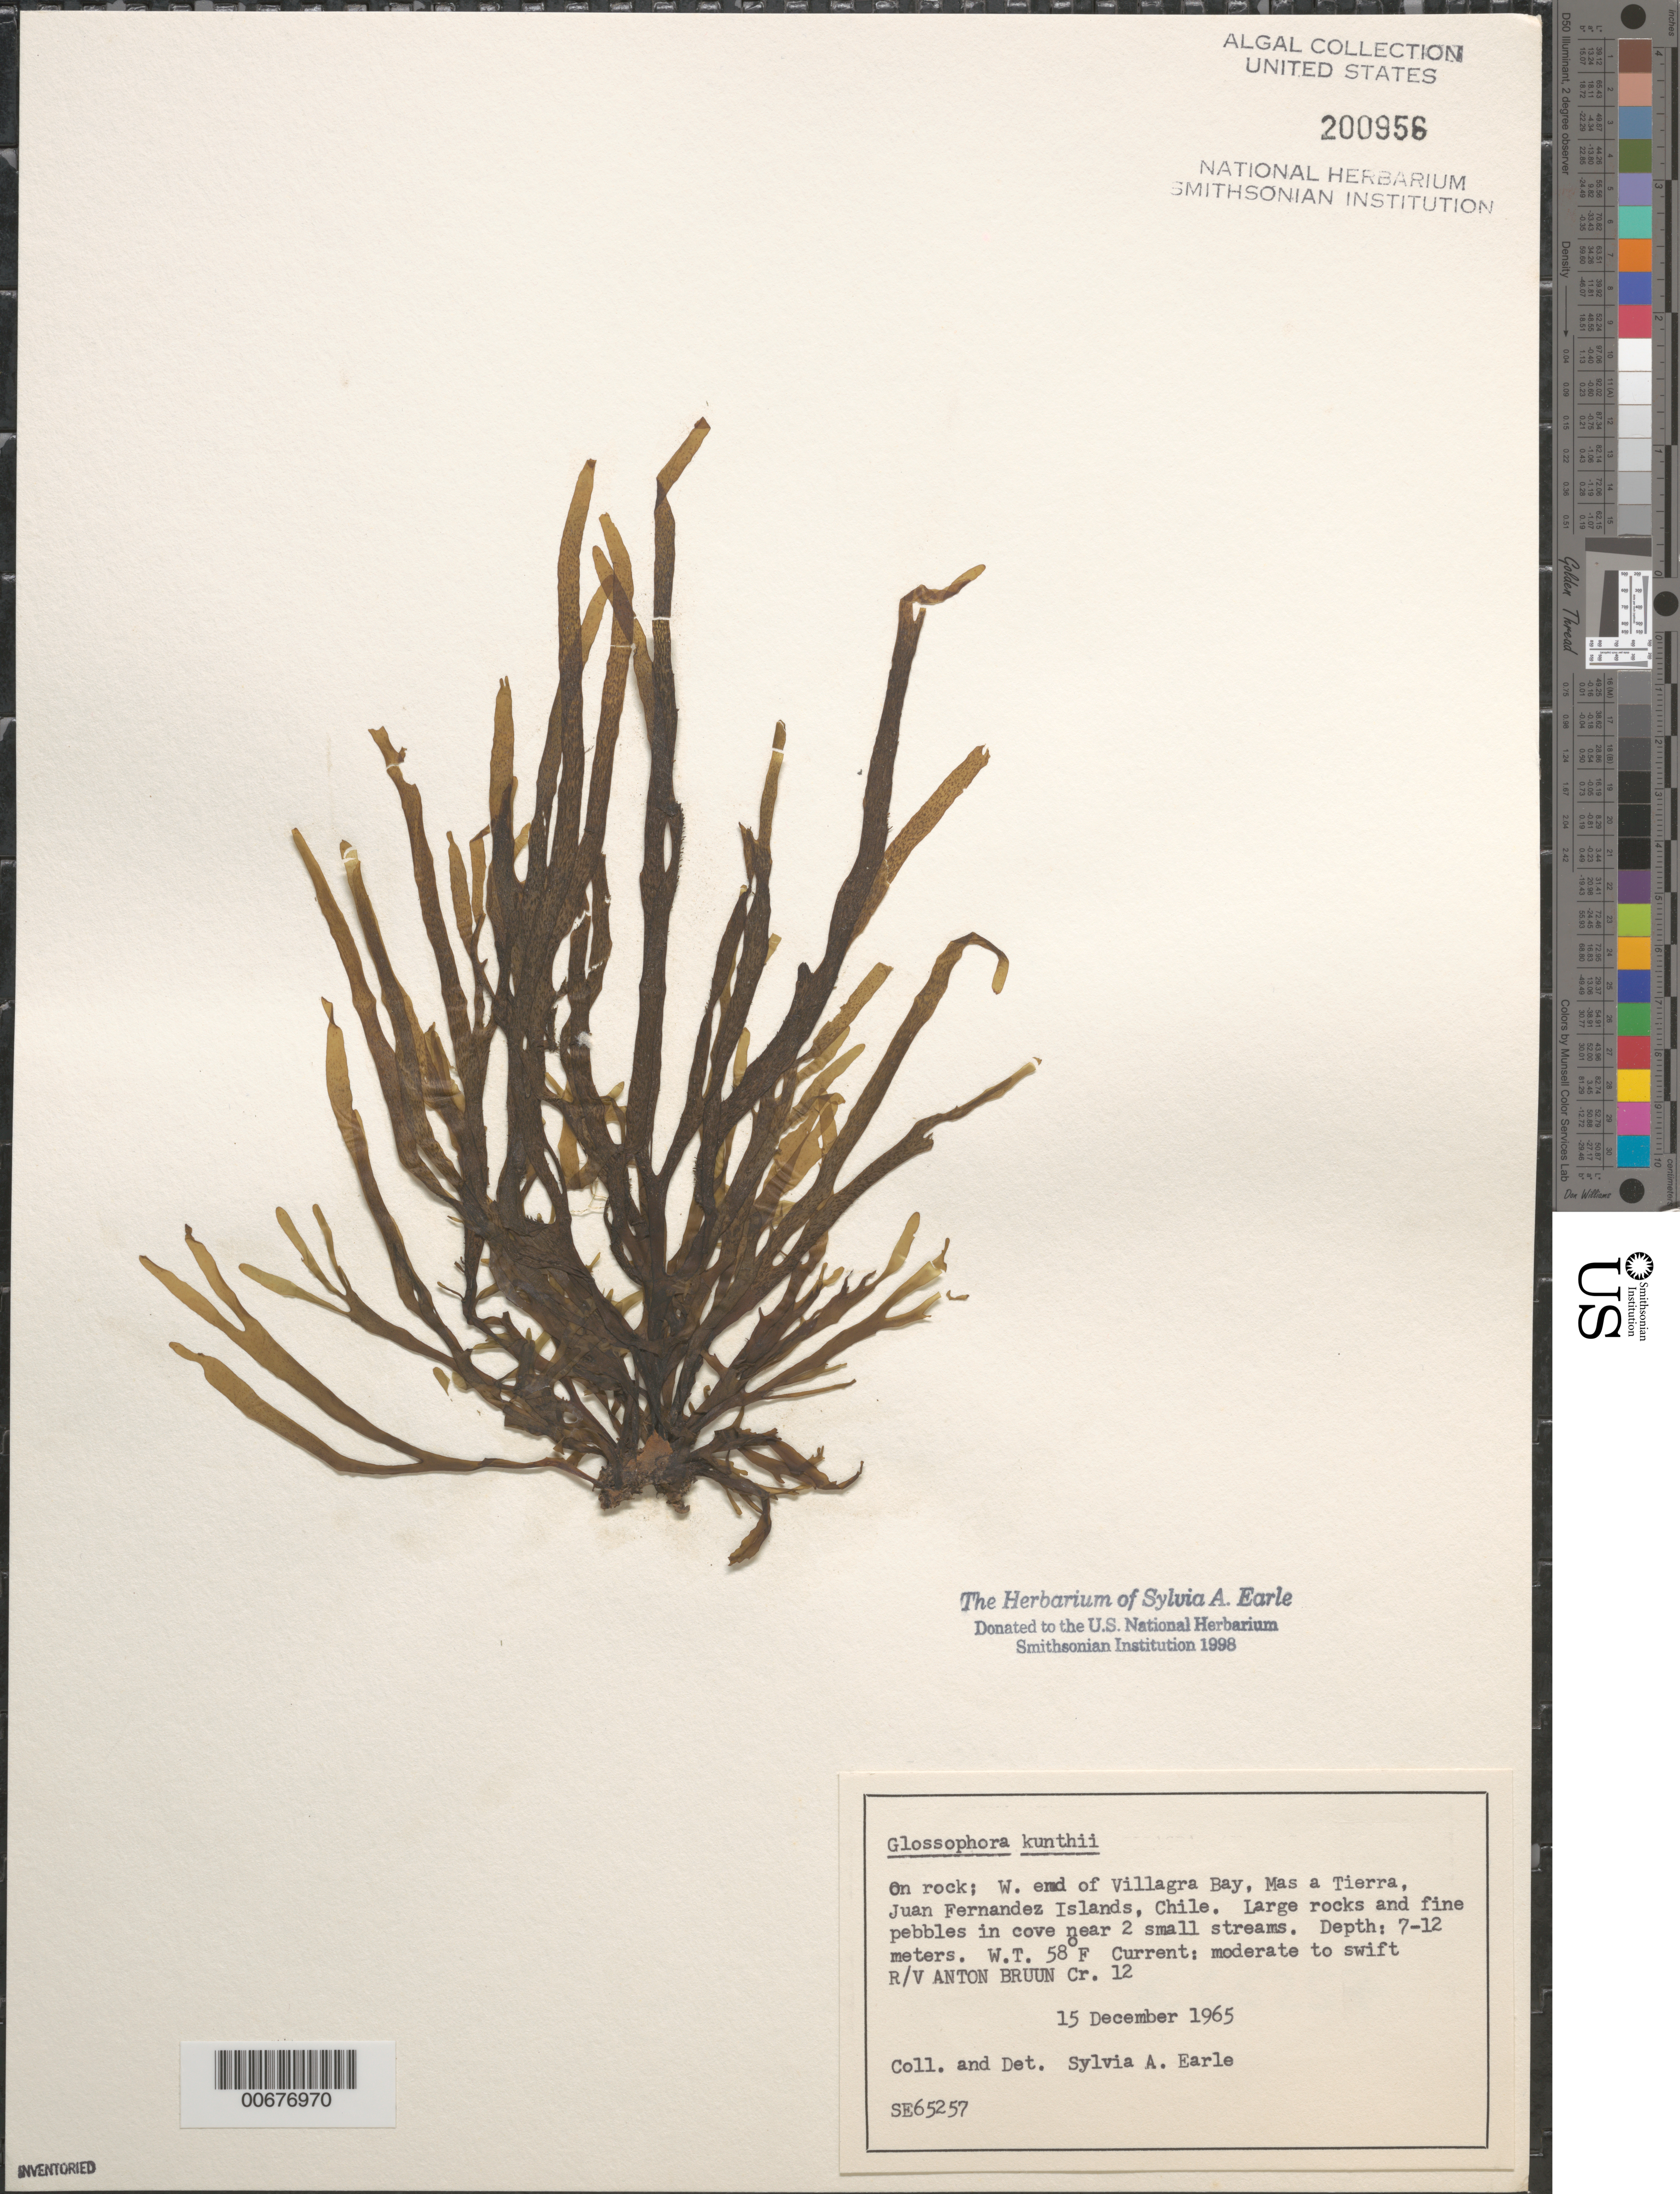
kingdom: Chromista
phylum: Ochrophyta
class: Phaeophyceae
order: Dictyotales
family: Dictyotaceae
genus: Dictyota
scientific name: Dictyota kunthii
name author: (C. Agardh) Grev.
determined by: Algae name updating Project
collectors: S. A. Earle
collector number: SE 65257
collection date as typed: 15 Dec 1965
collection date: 1965-12-15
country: Chile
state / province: Valparaíso (V)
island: Isla Más a Tierra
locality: Villagra Bay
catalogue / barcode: US 200956